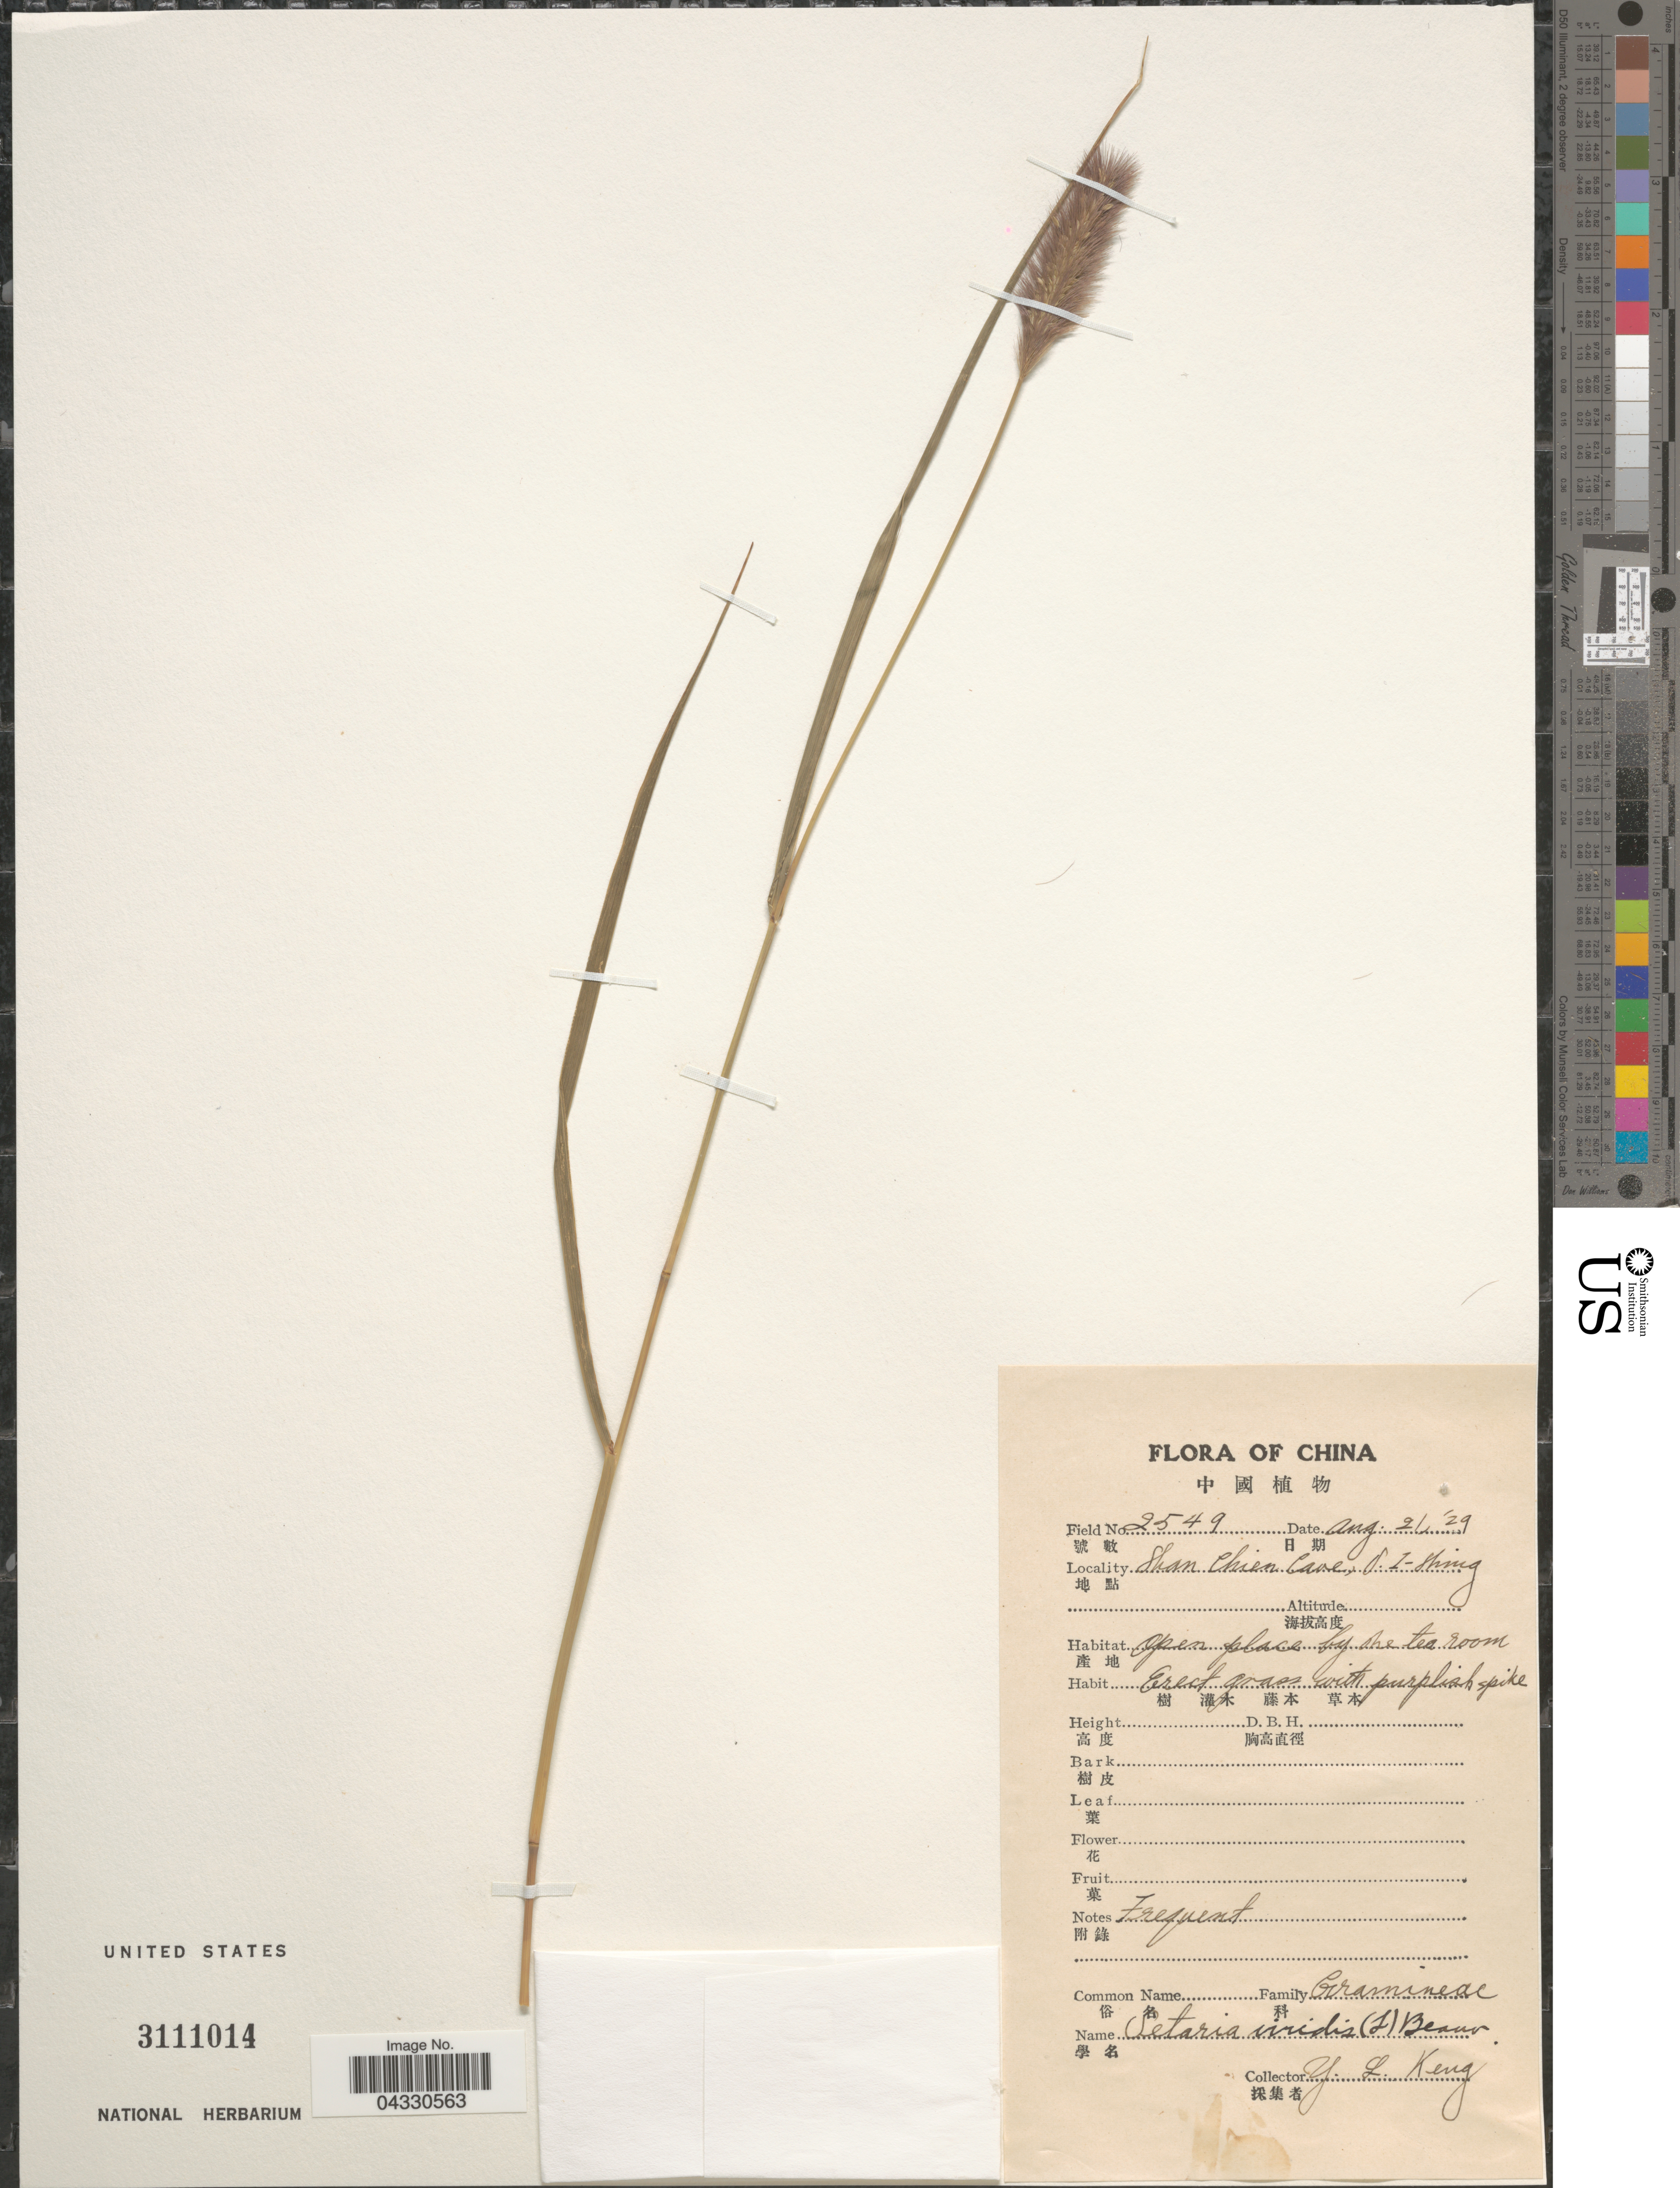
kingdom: Plantae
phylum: Tracheophyta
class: Liliopsida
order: Poales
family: Poaceae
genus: Setaria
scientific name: Setaria viridis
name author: (L.) P. Beauv.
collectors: Y. L. Keng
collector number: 2549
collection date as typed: Transcribed d/m/y: 21/8/29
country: China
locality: Shan Chien Cave, S-I-Shing. Open place by the tea room.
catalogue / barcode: US 3111014